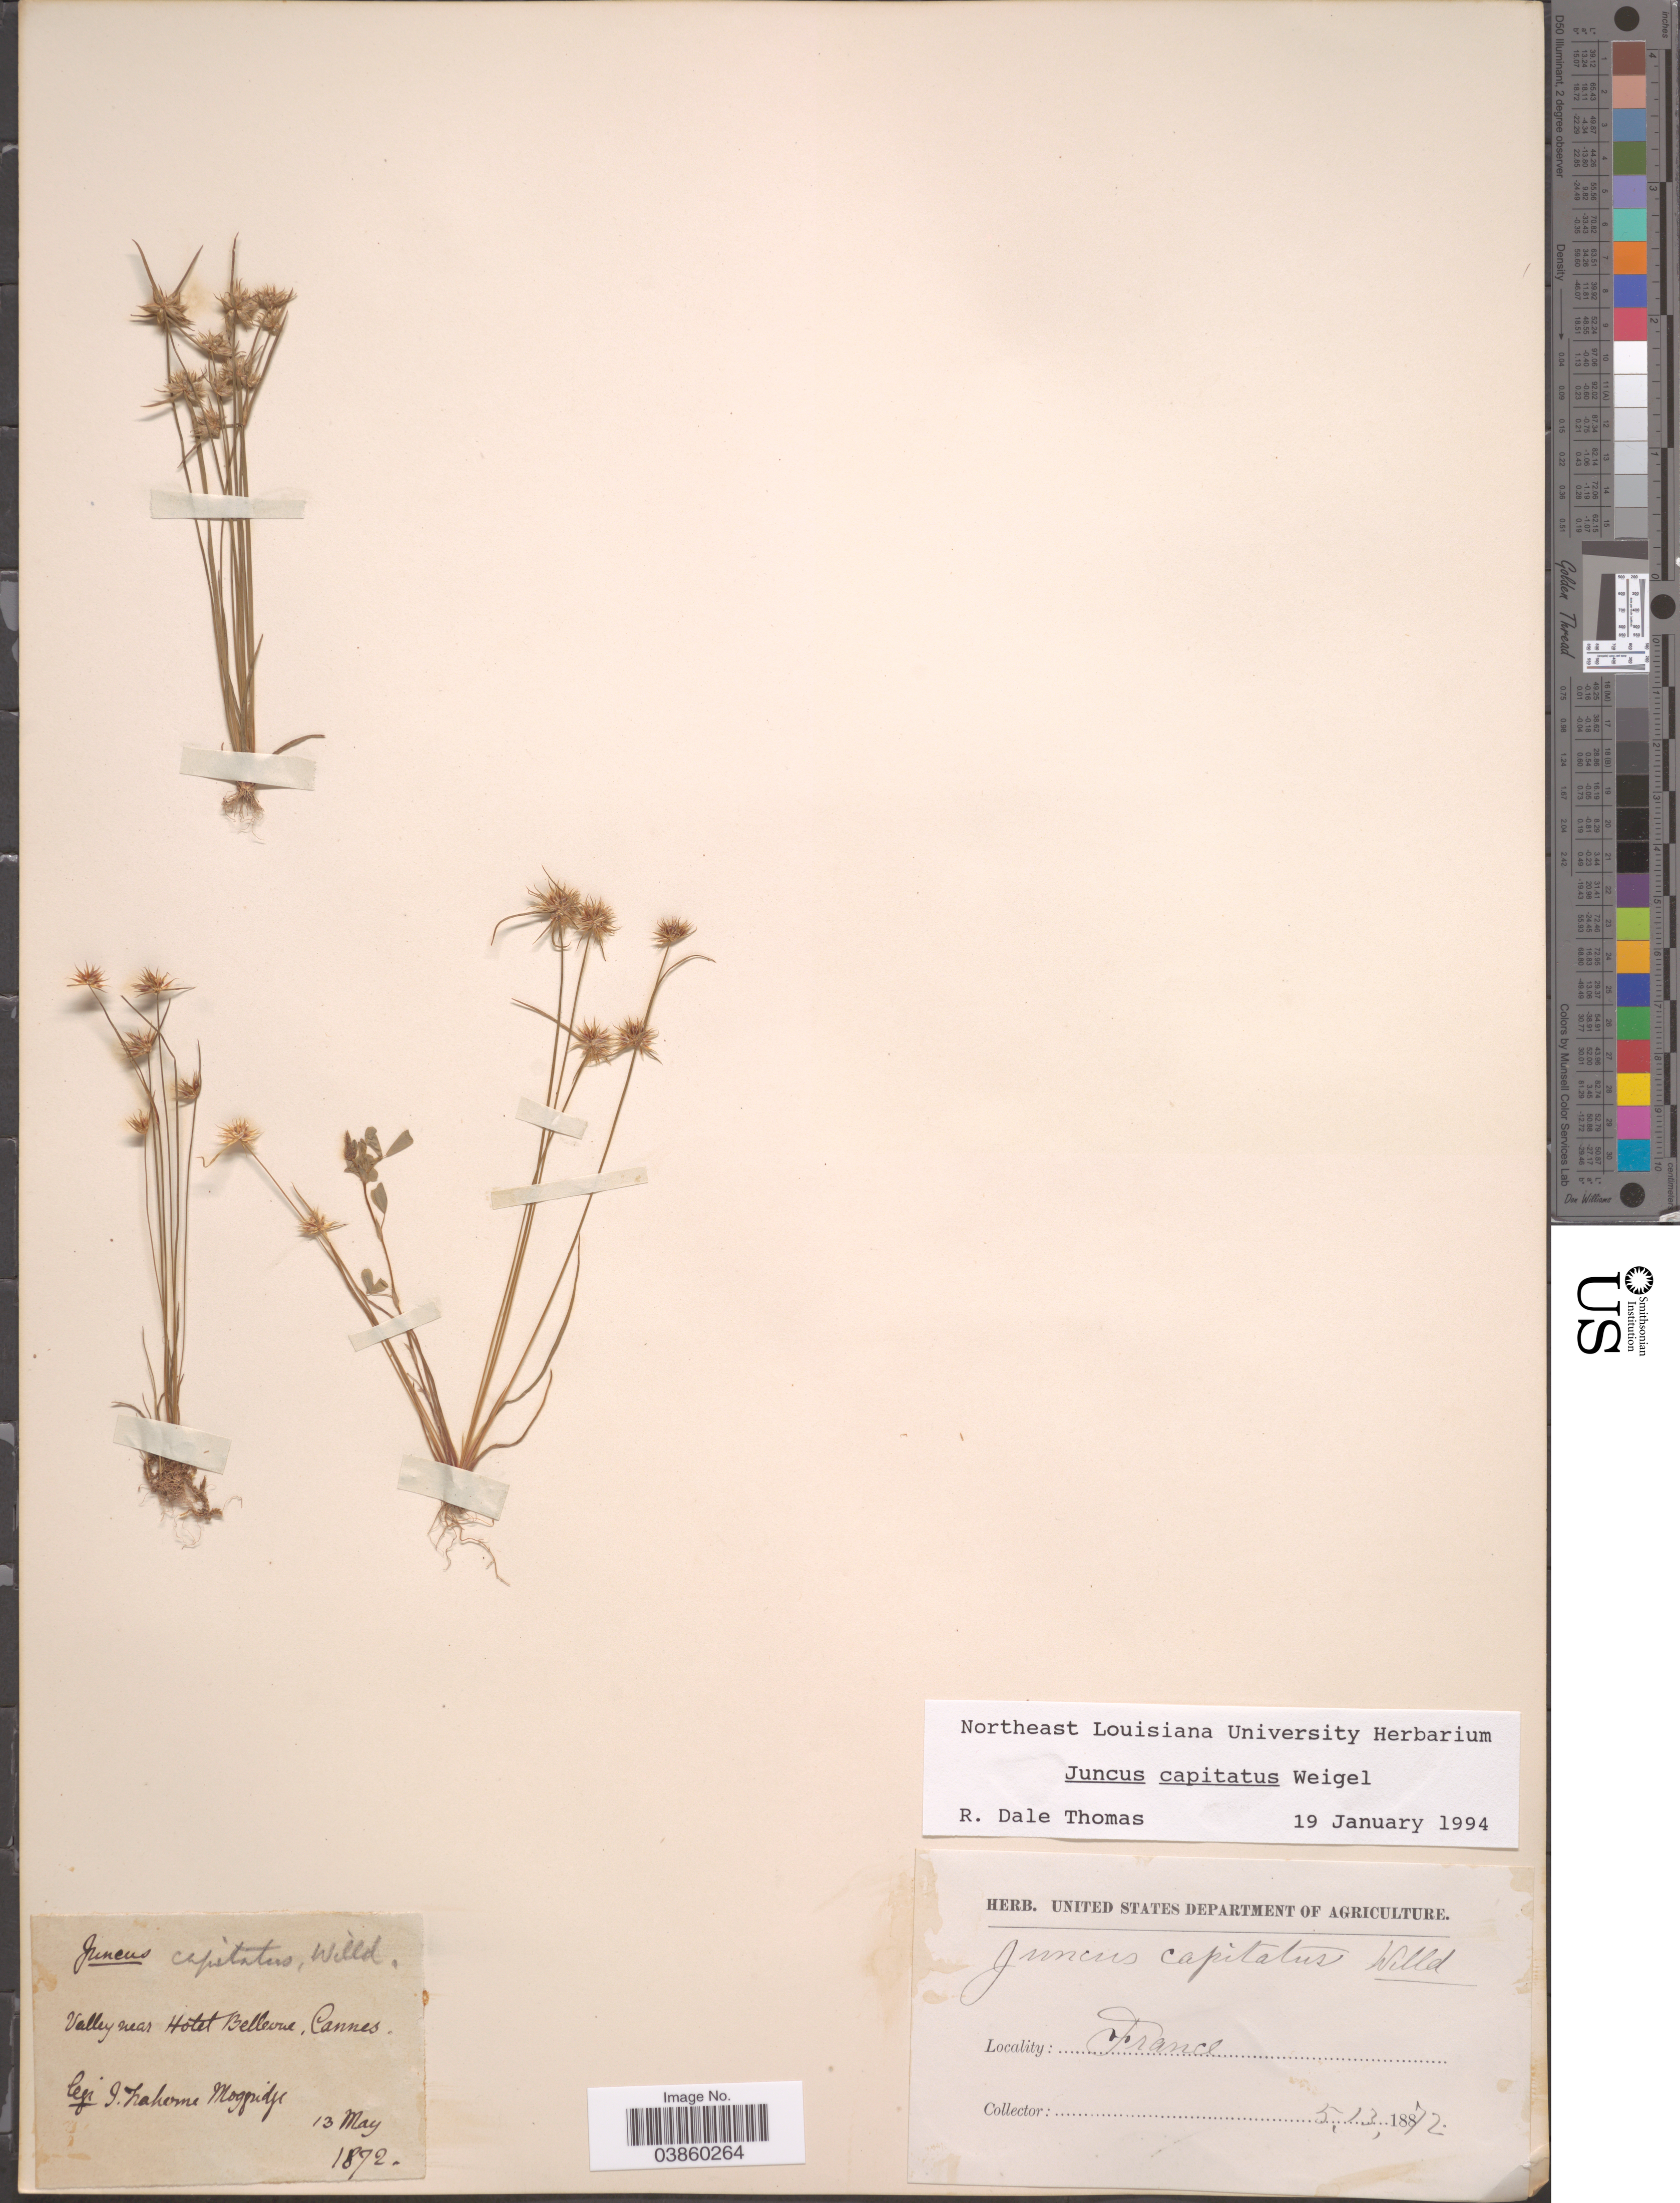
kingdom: Plantae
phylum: Tracheophyta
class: Liliopsida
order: Poales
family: Juncaceae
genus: Juncus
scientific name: Juncus capitatus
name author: Weigel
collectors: J. T. Moggridge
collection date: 1872-05-13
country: France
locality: Valley near Hotel Bellevue, Cannes.